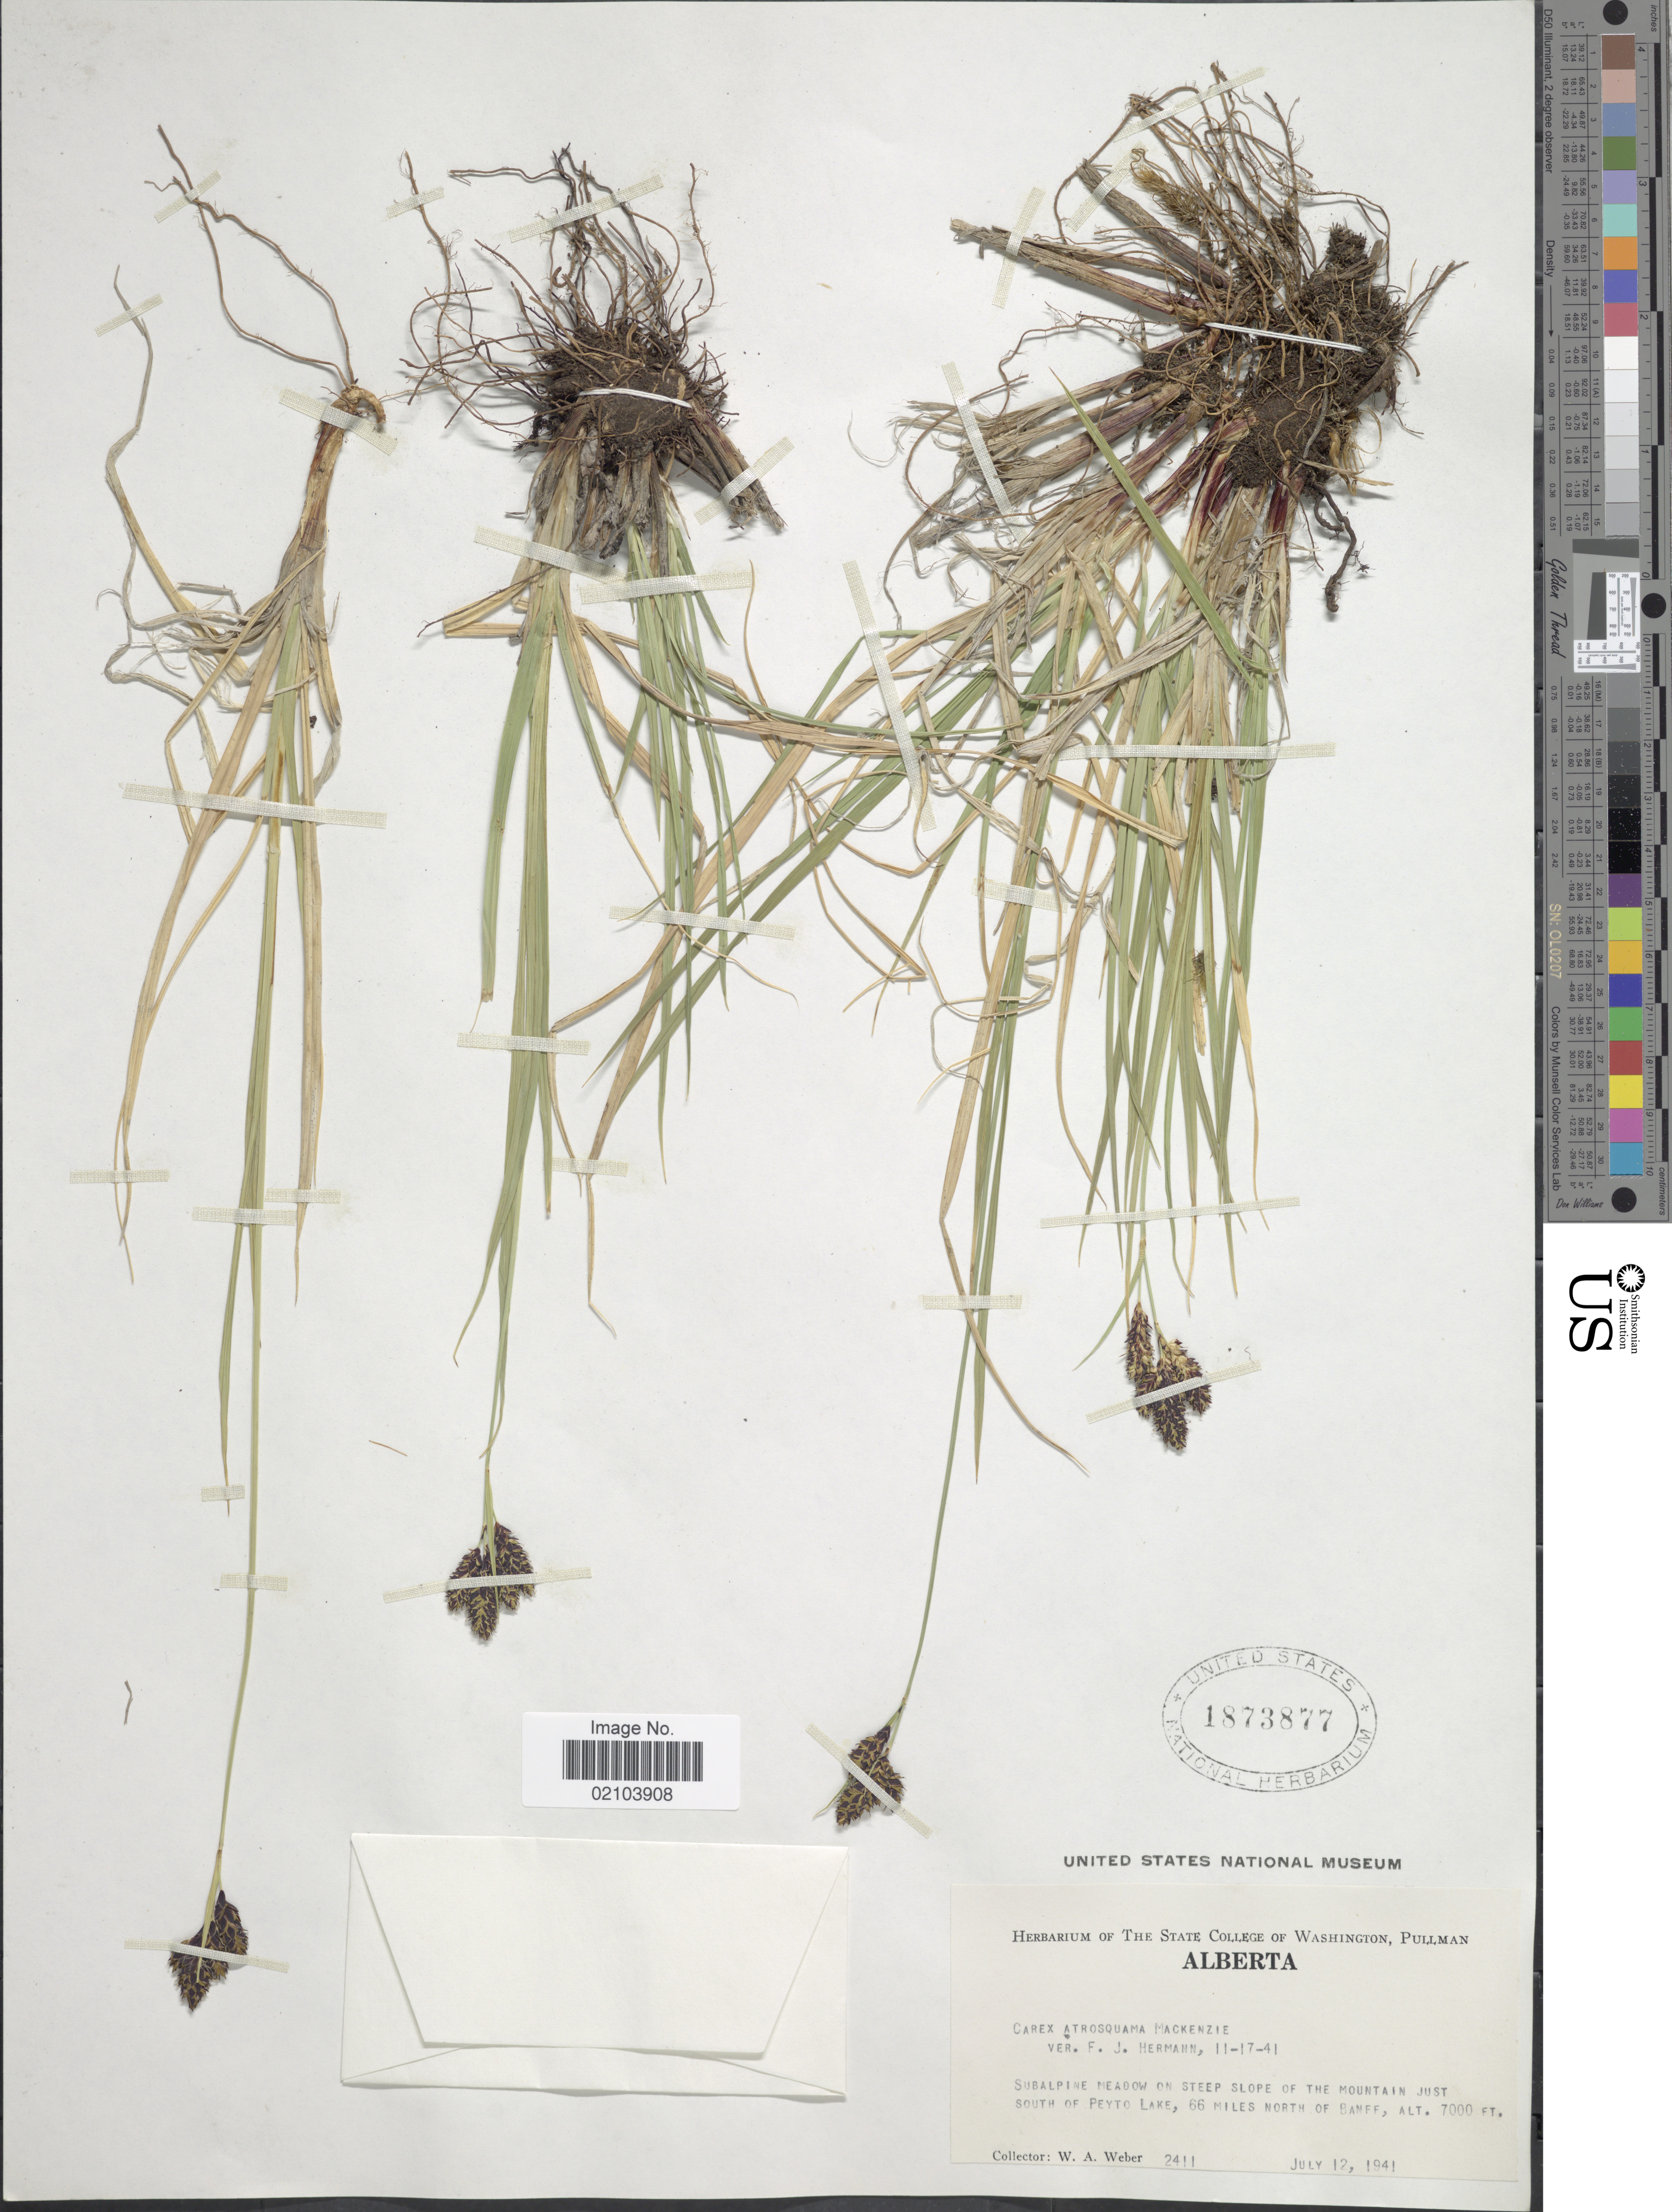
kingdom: Plantae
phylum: Tracheophyta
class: Liliopsida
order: Poales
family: Cyperaceae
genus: Carex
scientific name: Carex atrosquama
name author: Mack.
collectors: W. A. Weber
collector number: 2411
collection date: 1941-07-12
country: Canada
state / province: Alberta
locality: Just south of Peyto Lake, 66 miles north of Banff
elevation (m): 2134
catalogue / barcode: US 1873877